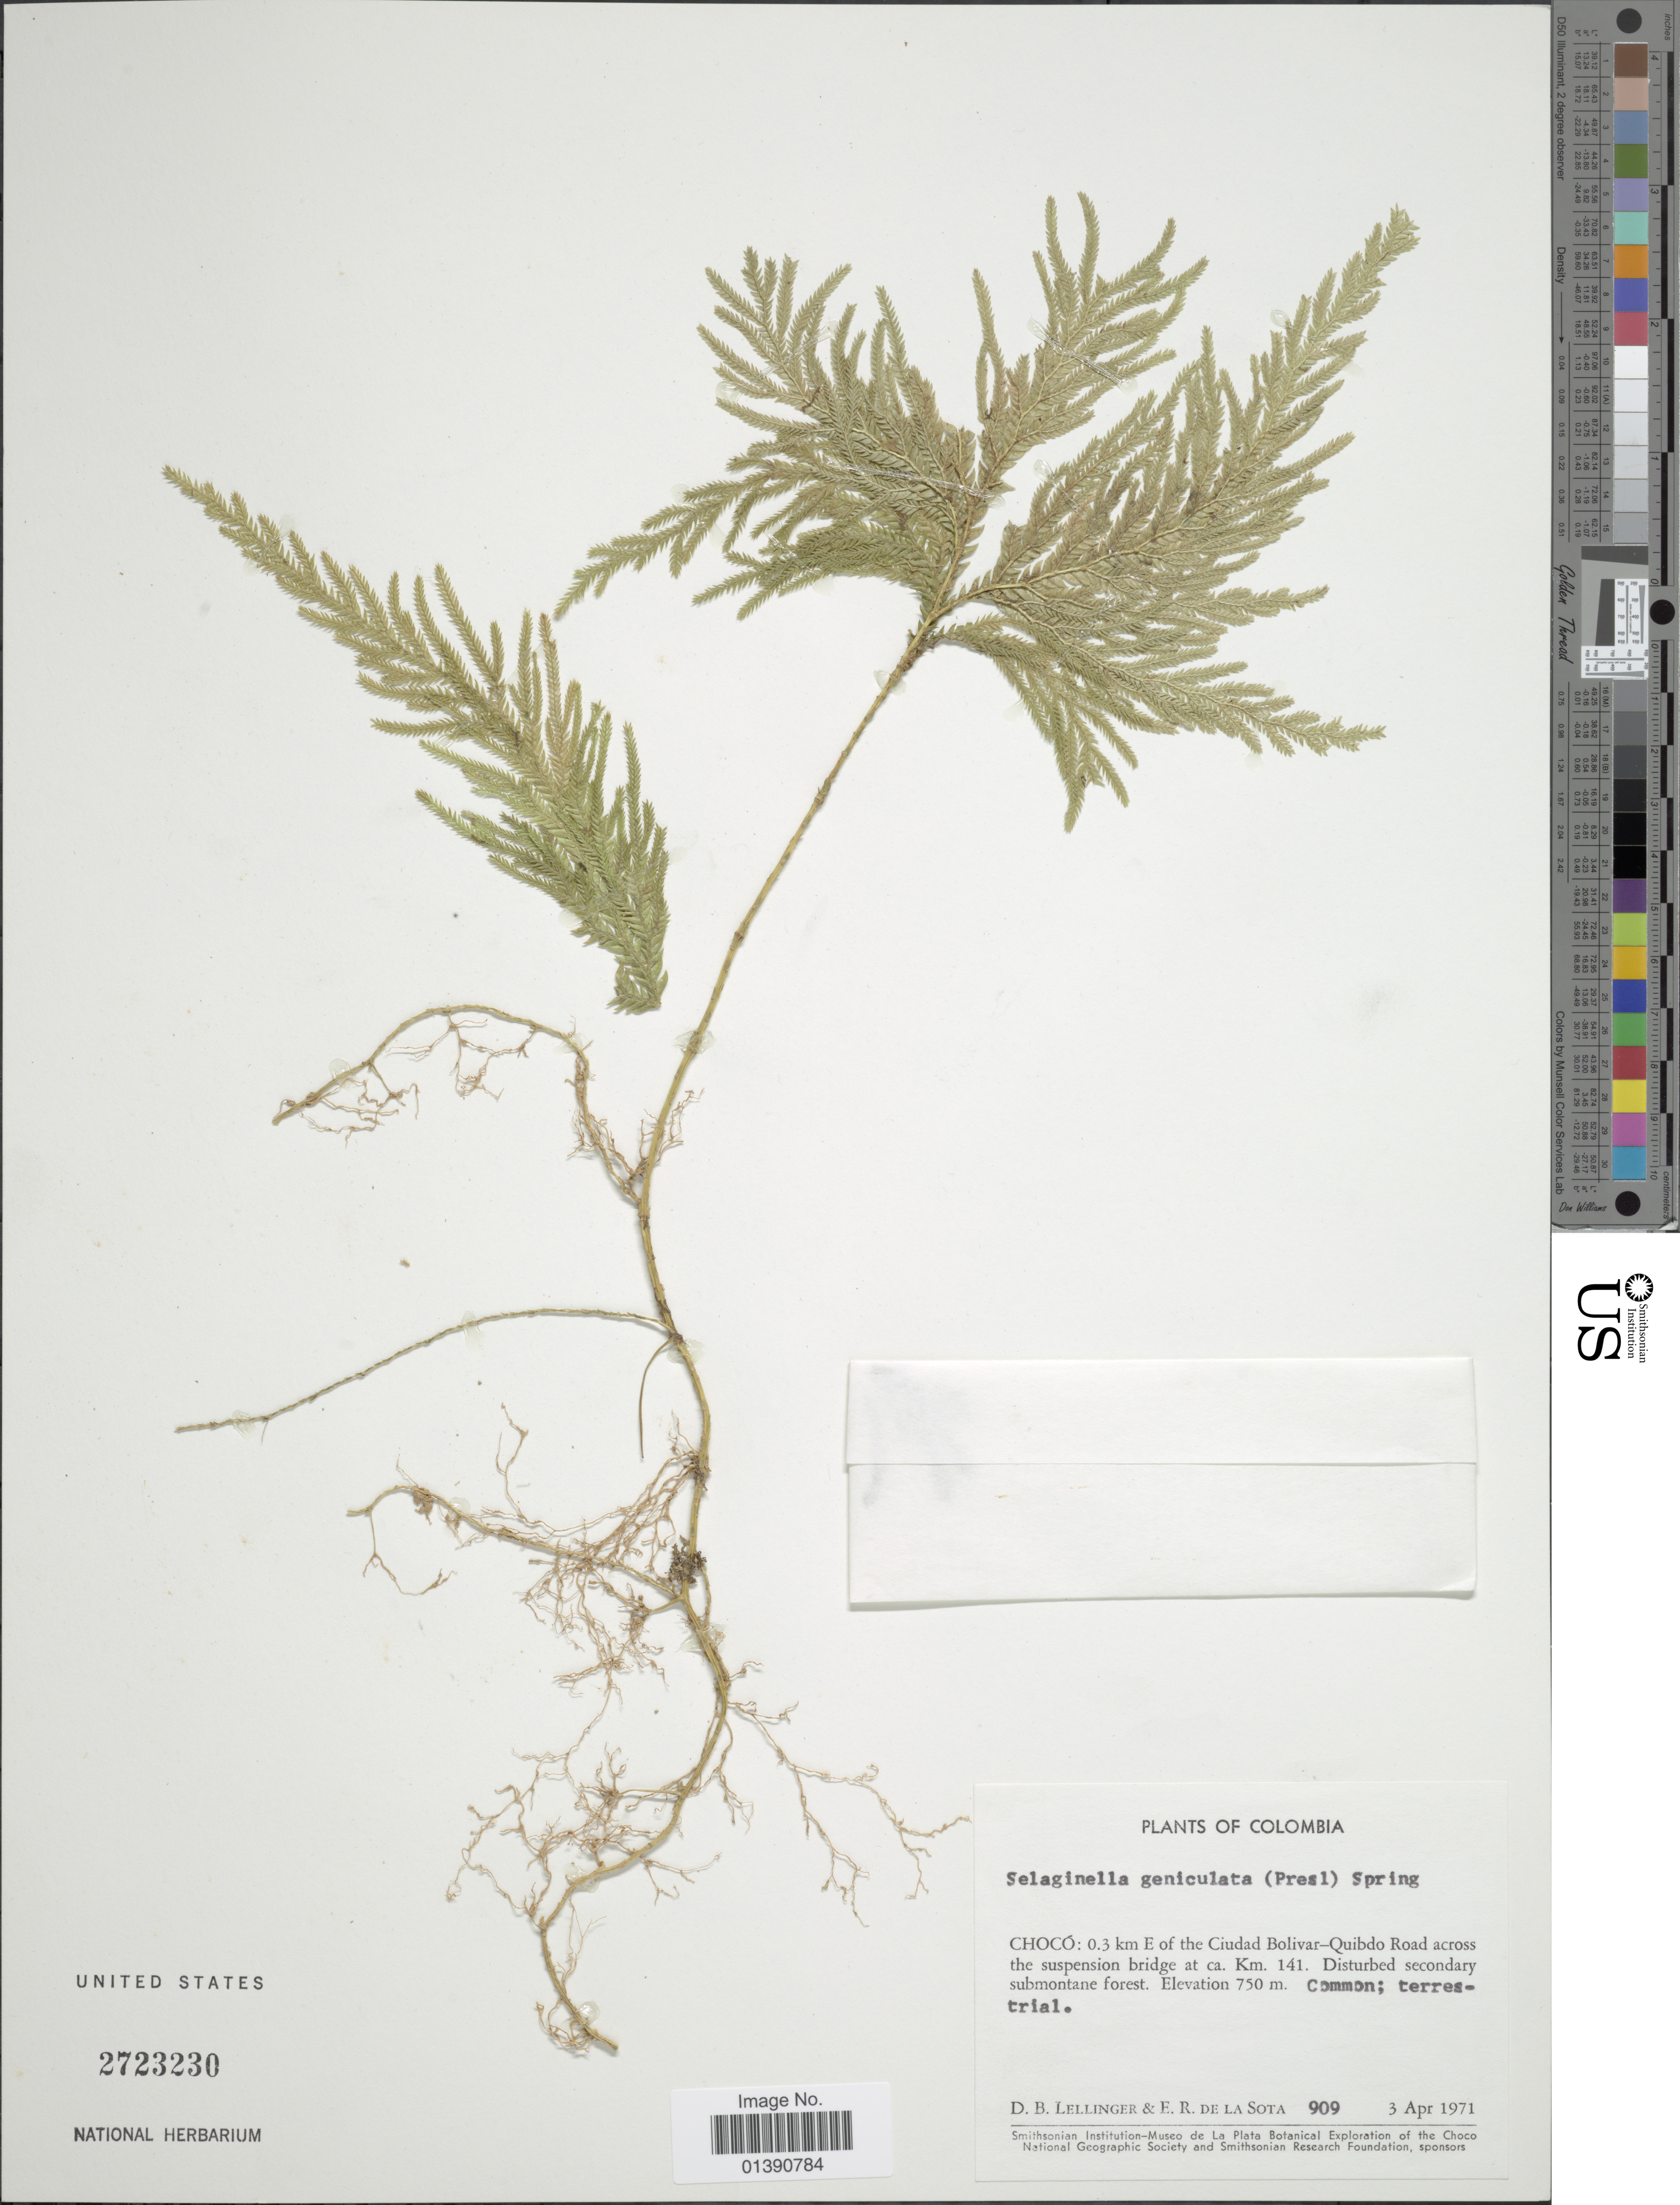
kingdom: Plantae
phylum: Tracheophyta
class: Lycopodiopsida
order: Selaginellales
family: Selaginellaceae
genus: Selaginella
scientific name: Selaginella geniculata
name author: (C. Presl) Spring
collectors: D. B. Lellinger & E. R. de la Sota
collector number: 909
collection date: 1971-04-03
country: Colombia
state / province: Chocó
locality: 0.3 km E of the Ciudad Bolivar-Quibdo Road across the suspension bridge at ca. Km. 141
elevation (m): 750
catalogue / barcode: US 2723230